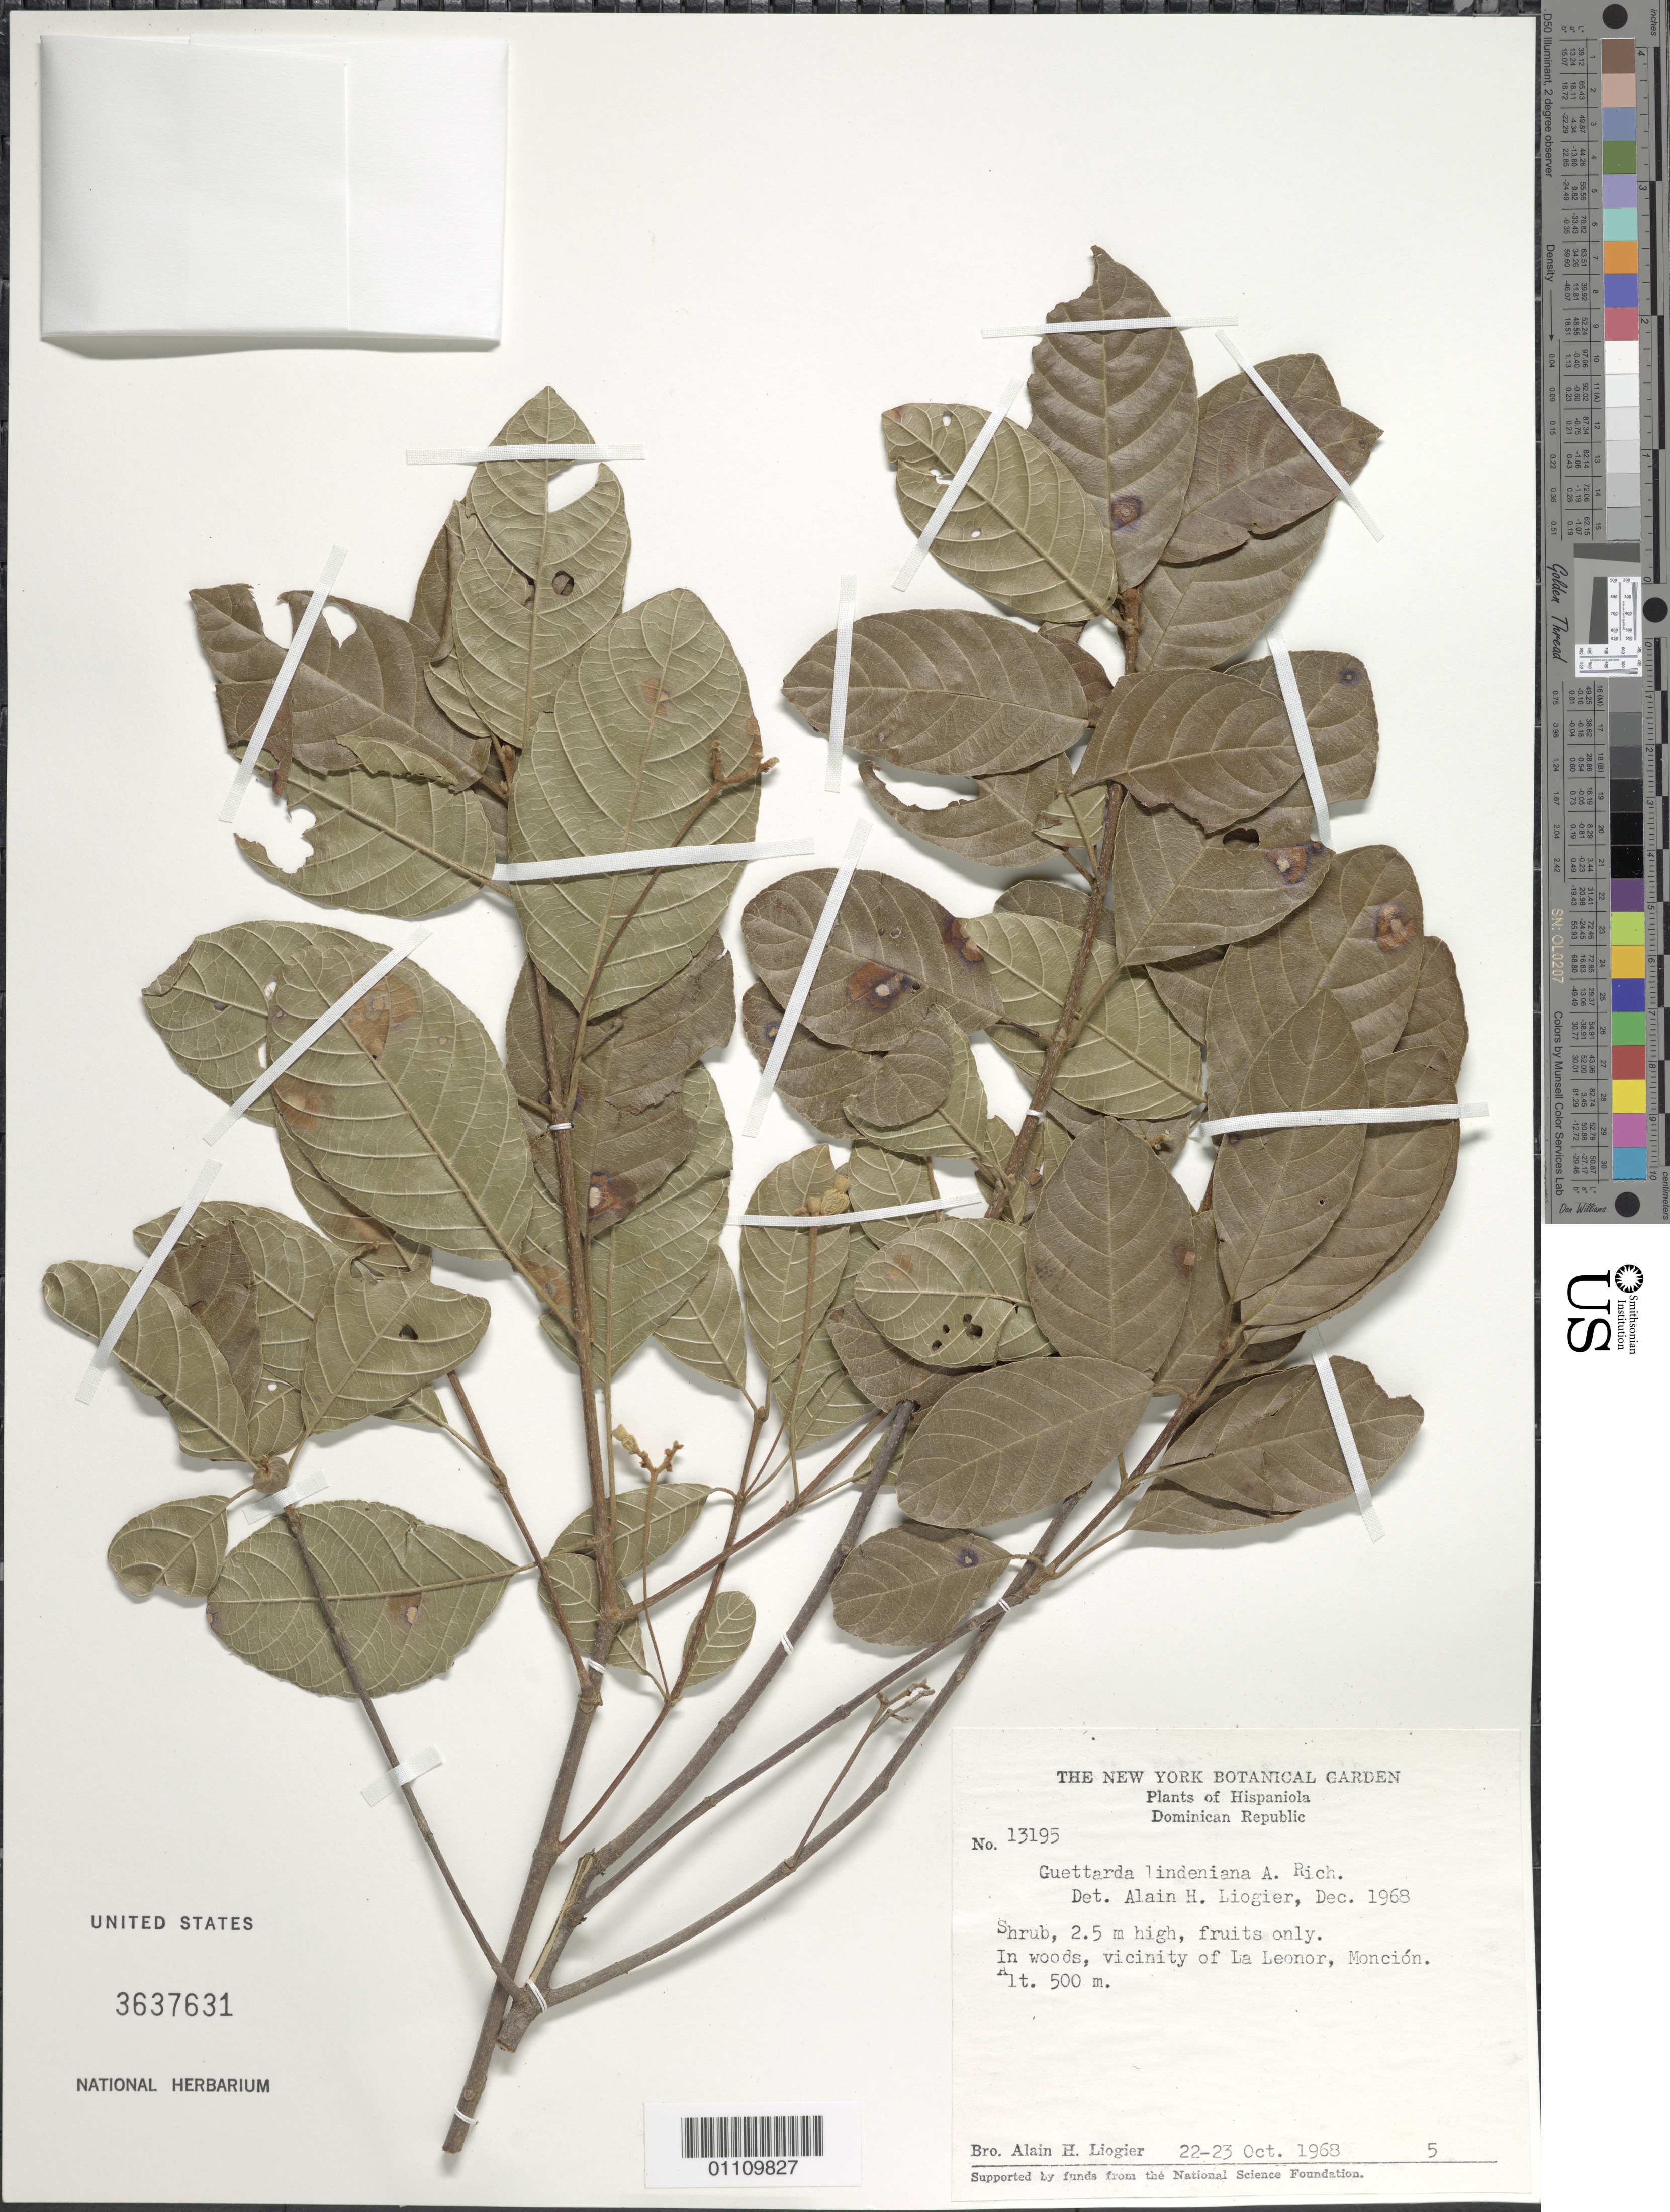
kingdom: Plantae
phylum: Tracheophyta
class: Magnoliopsida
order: Gentianales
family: Rubiaceae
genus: Guettarda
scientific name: Guettarda lindeniana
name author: A. Rich.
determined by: Liogier, Alain H.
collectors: A. H. Liogier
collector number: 13195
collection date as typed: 22 Oct 1968 to 23 Oct 1968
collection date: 1968-10-22/1968-10-23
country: Dominican Republic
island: Hispaniola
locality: Monción, vicinity of La Leonor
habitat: In woods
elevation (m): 500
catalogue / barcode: US 3637631